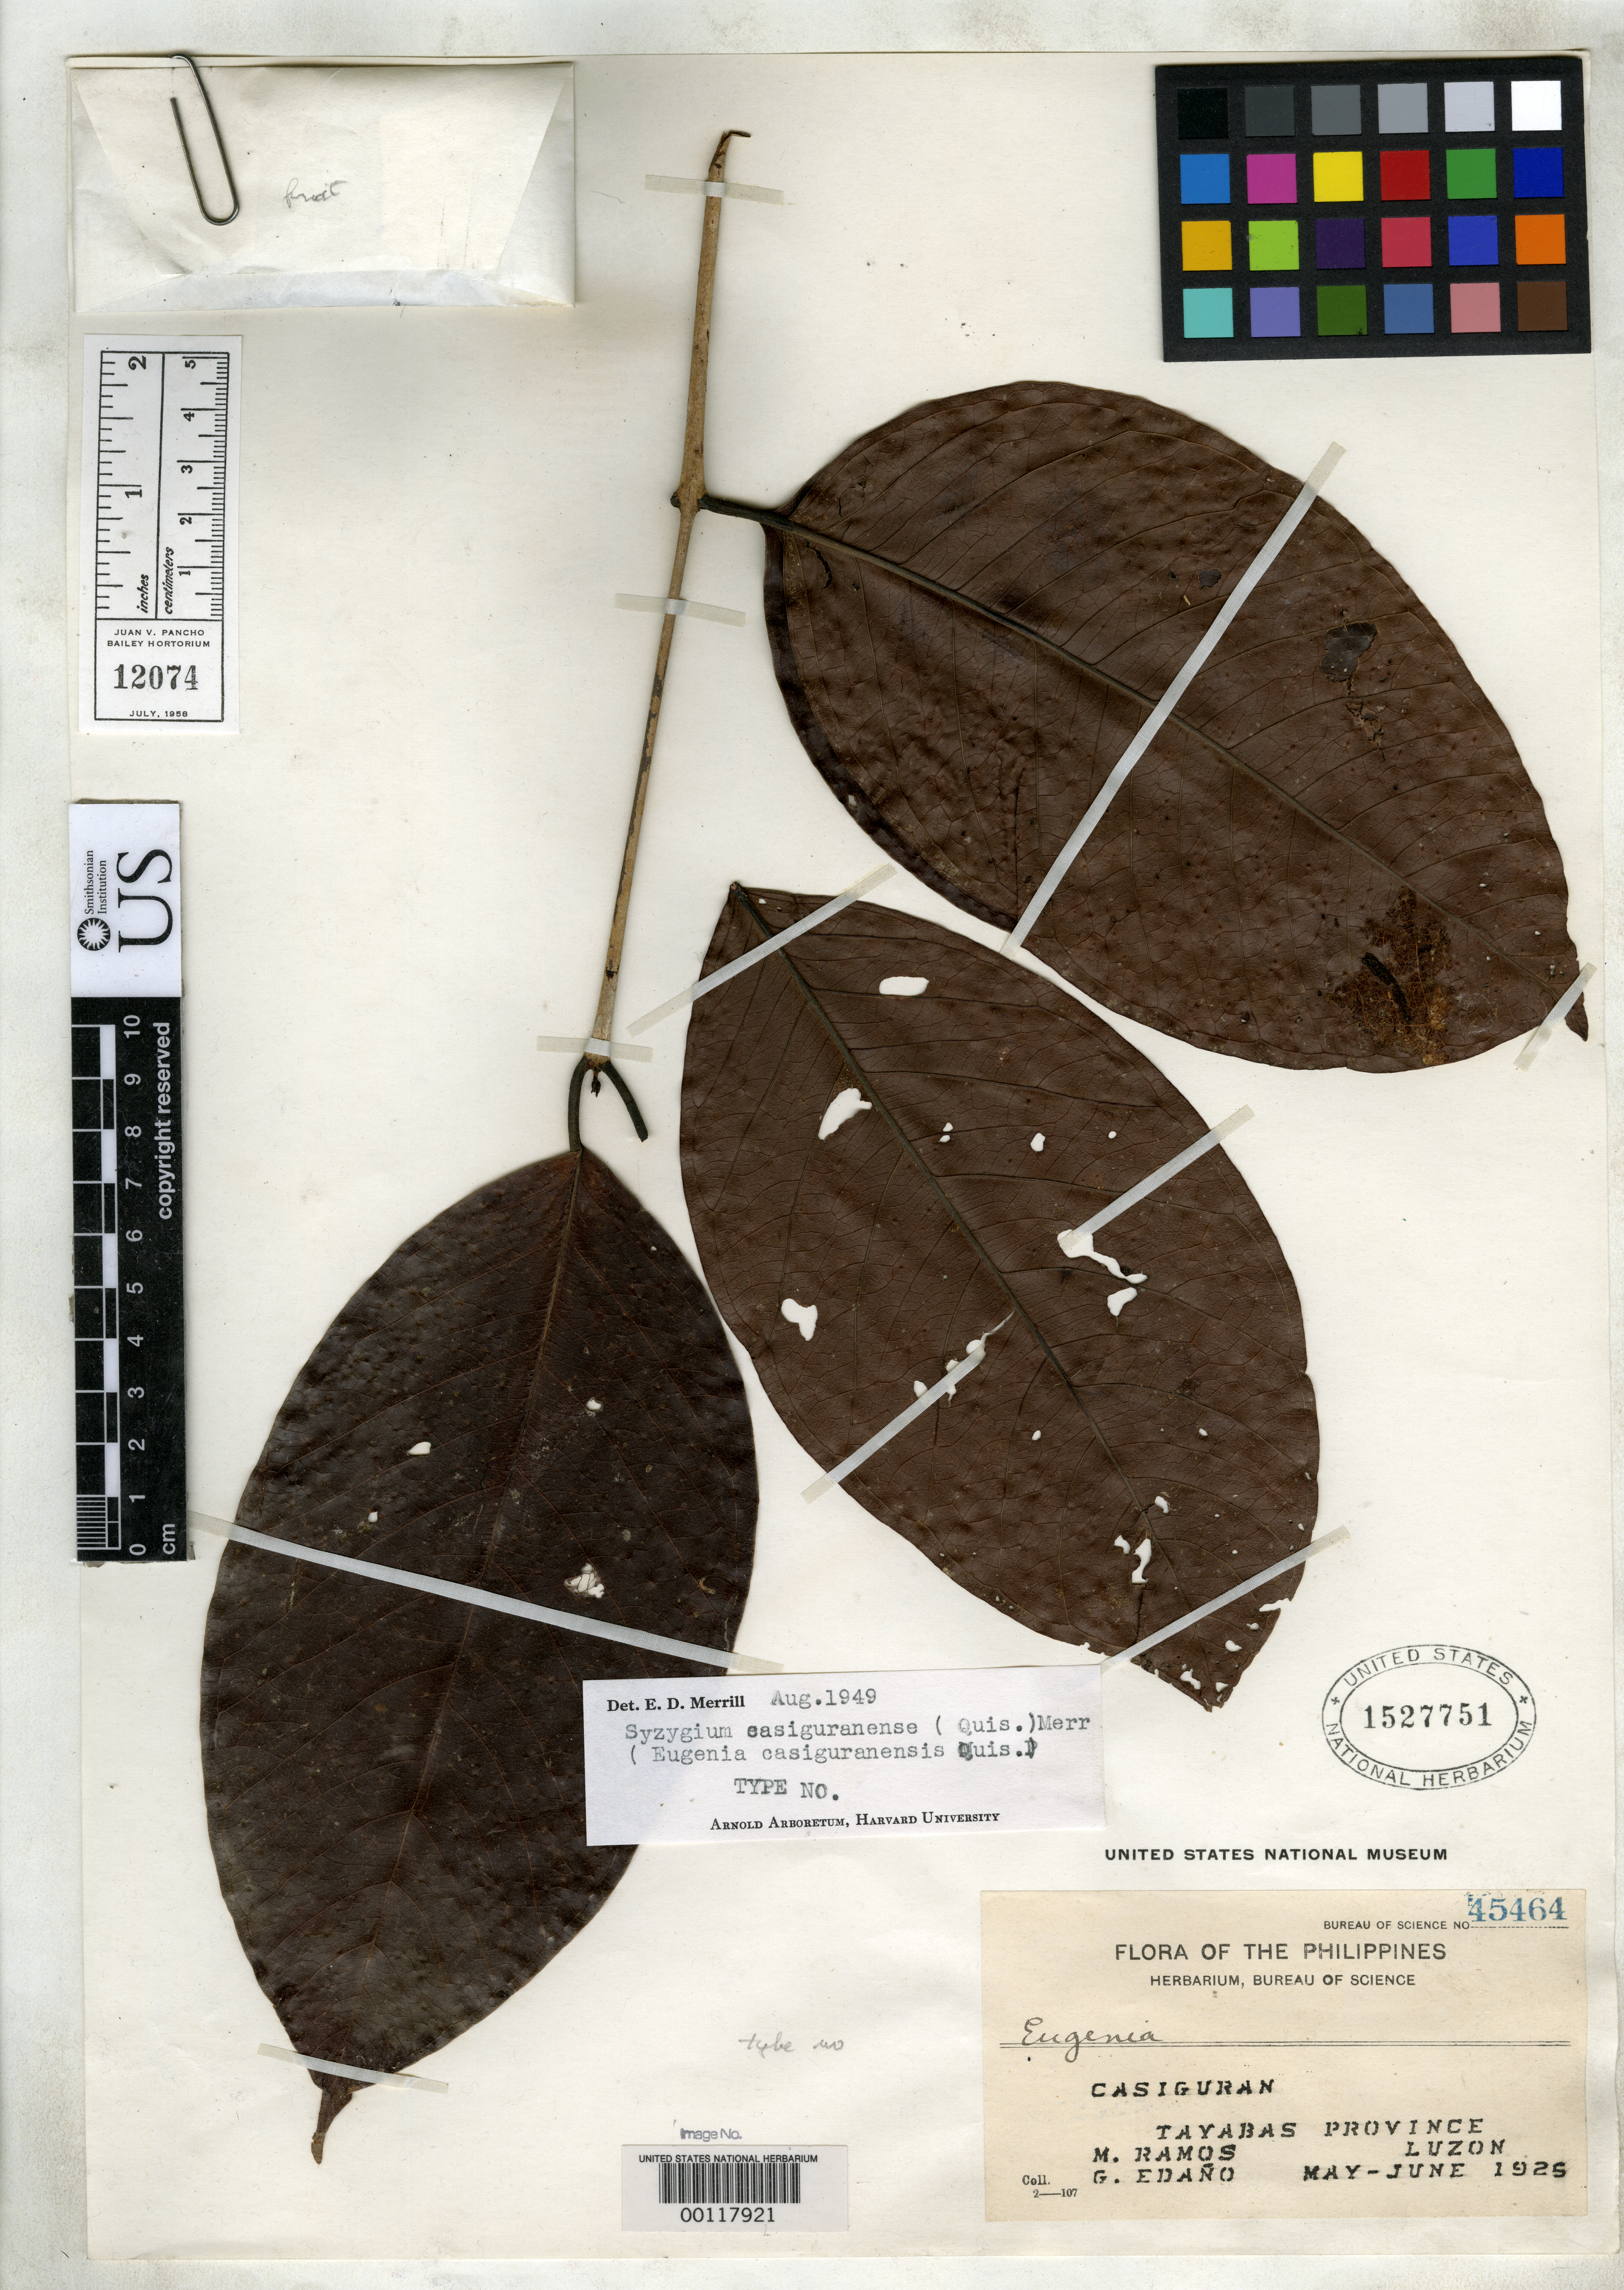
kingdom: Plantae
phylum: Tracheophyta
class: Magnoliopsida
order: Myrtales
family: Myrtaceae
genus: Eugenia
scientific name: Eugenia casiguranensis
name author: Quisumb.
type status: Type Fragment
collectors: M. Ramos & G. E. Edaño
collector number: Bur. Sci. 45464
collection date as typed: May 1925 to -- Jun 1925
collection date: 1925-05/1925-06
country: Philippines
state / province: Calabarzon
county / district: Quezon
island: Luzon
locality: Casiguran.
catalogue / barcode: US 1527751